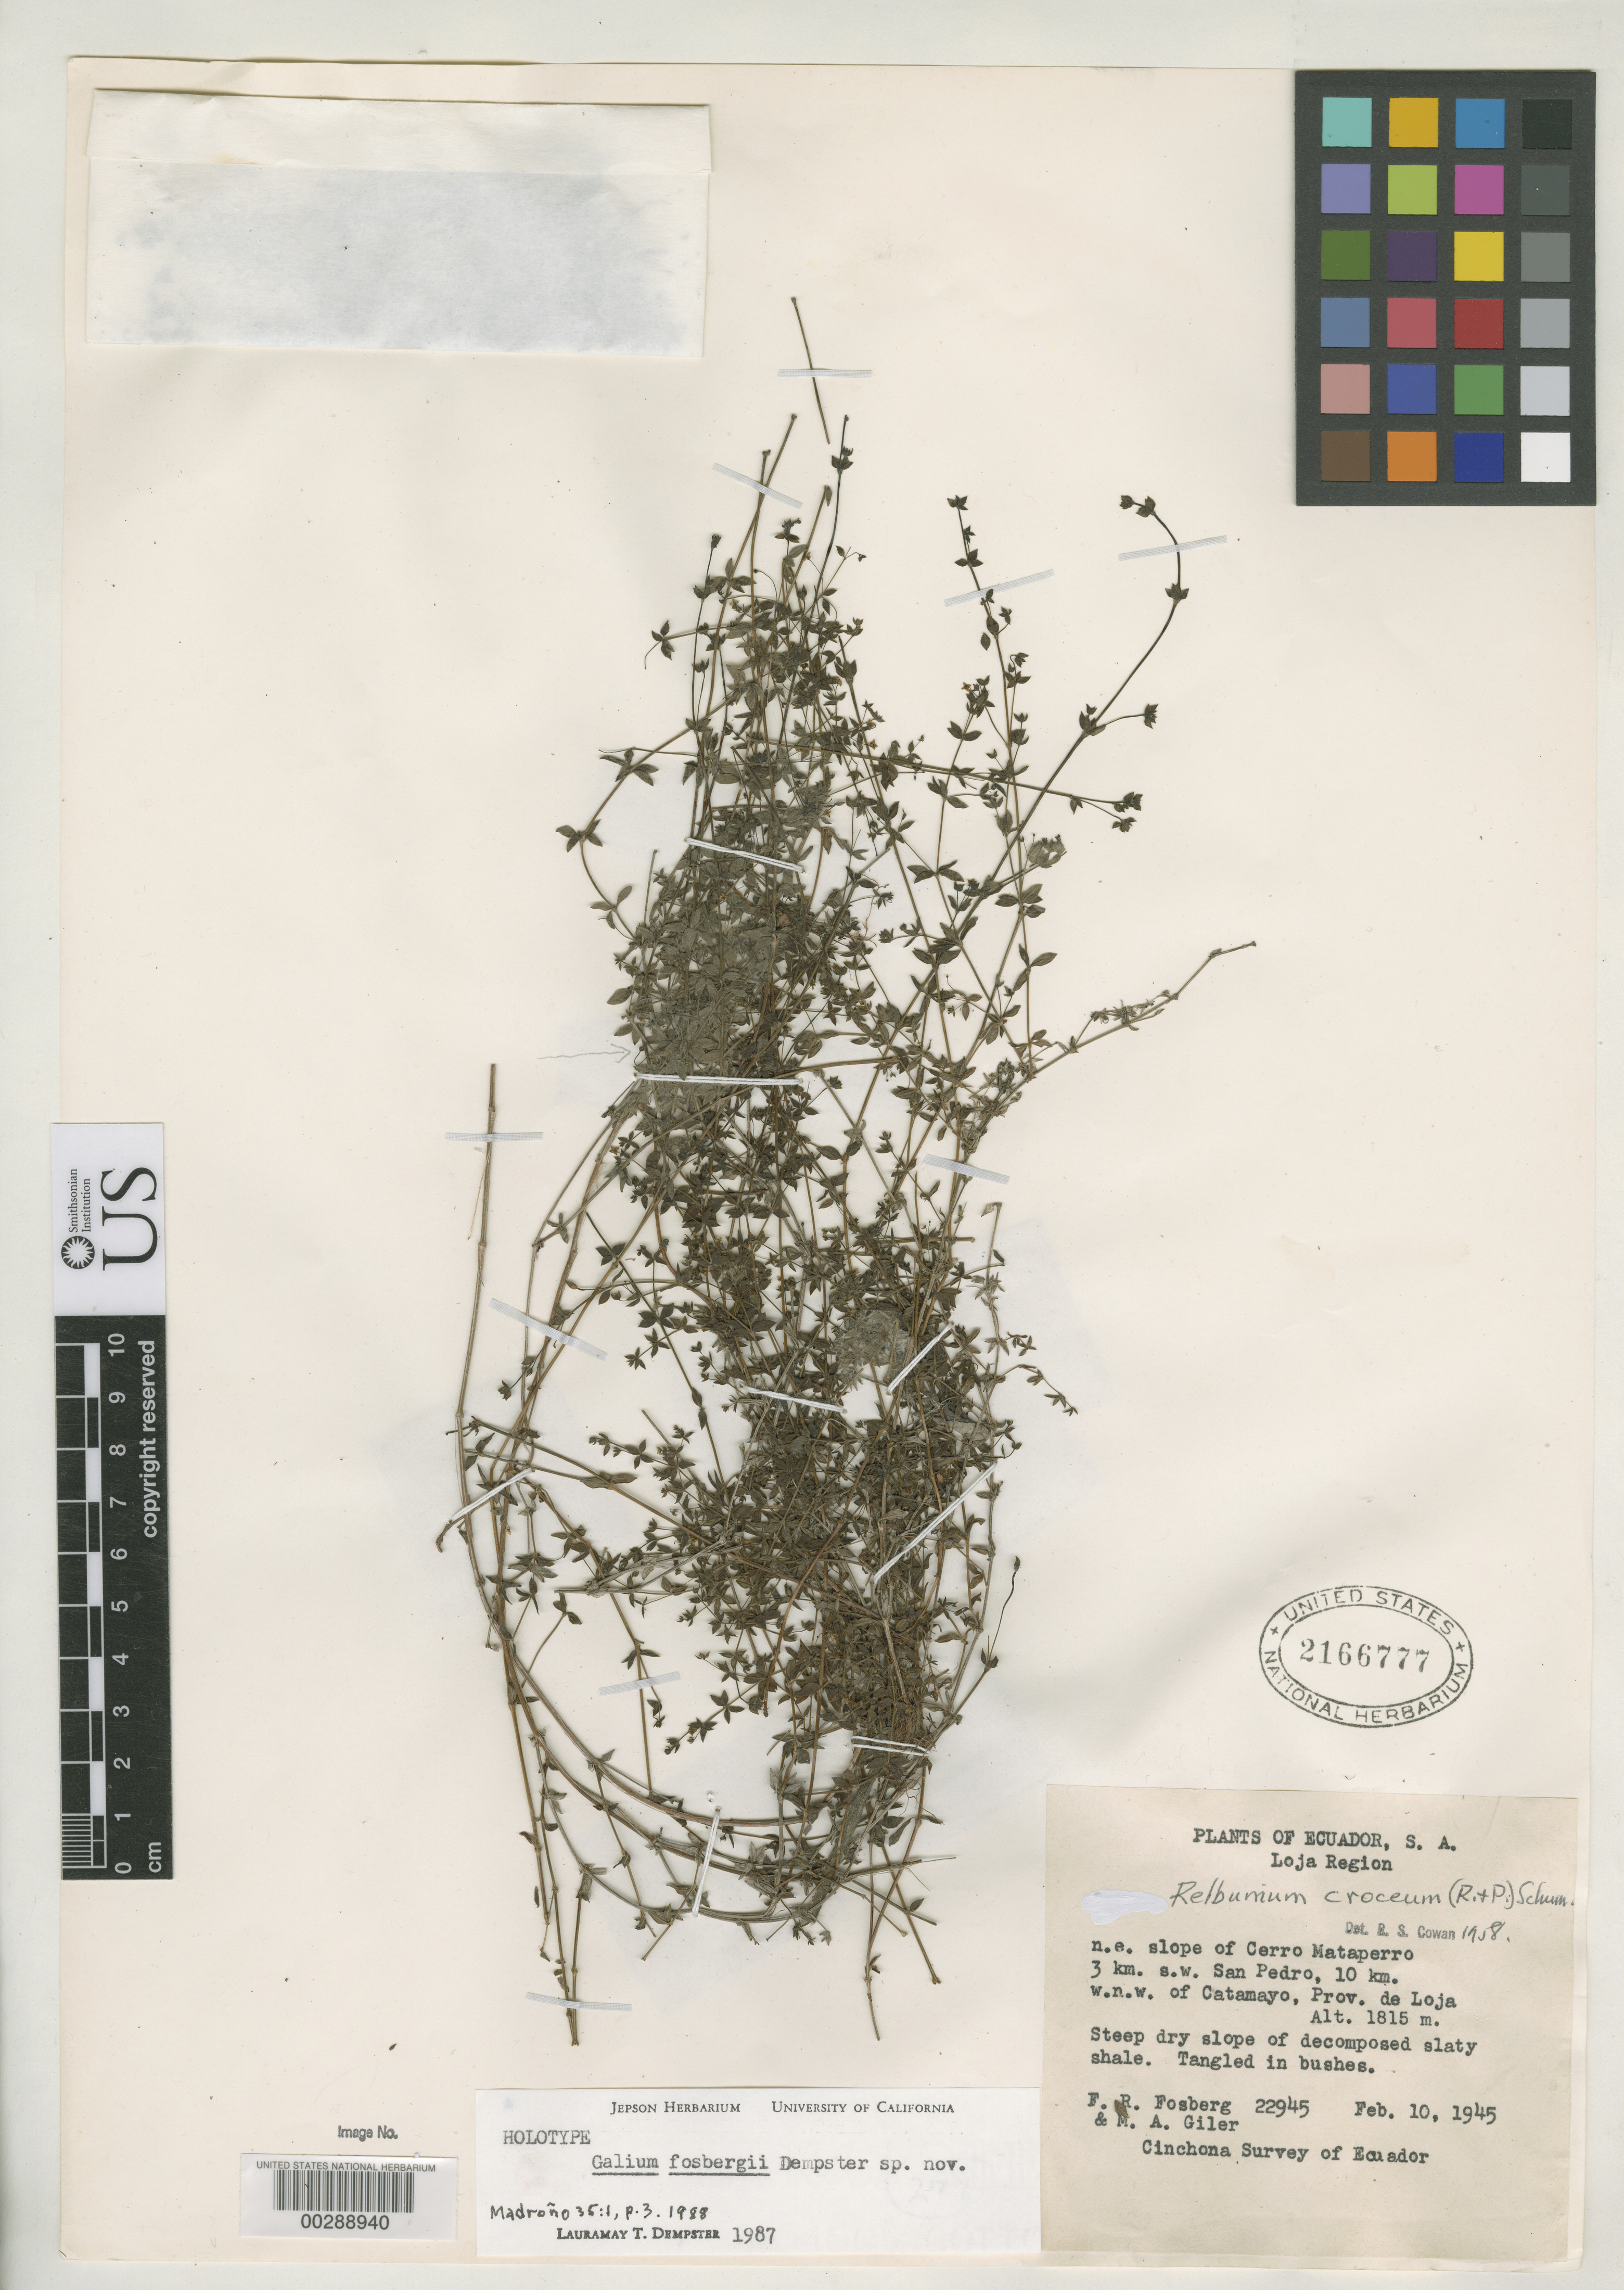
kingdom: Plantae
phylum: Tracheophyta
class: Magnoliopsida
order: Gentianales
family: Rubiaceae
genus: Galium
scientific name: Galium fosbergii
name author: Dempster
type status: Holotype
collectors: F. R. Fosberg & M. Giler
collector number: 22945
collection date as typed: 10 Feb 1945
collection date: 1945-02-10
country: Ecuador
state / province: Loja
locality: Loja region, NEslope of Cerro Mataperro, 3 km SW of San Pedro, 10 km WN W of Catamayo.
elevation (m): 1815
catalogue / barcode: US 2166777